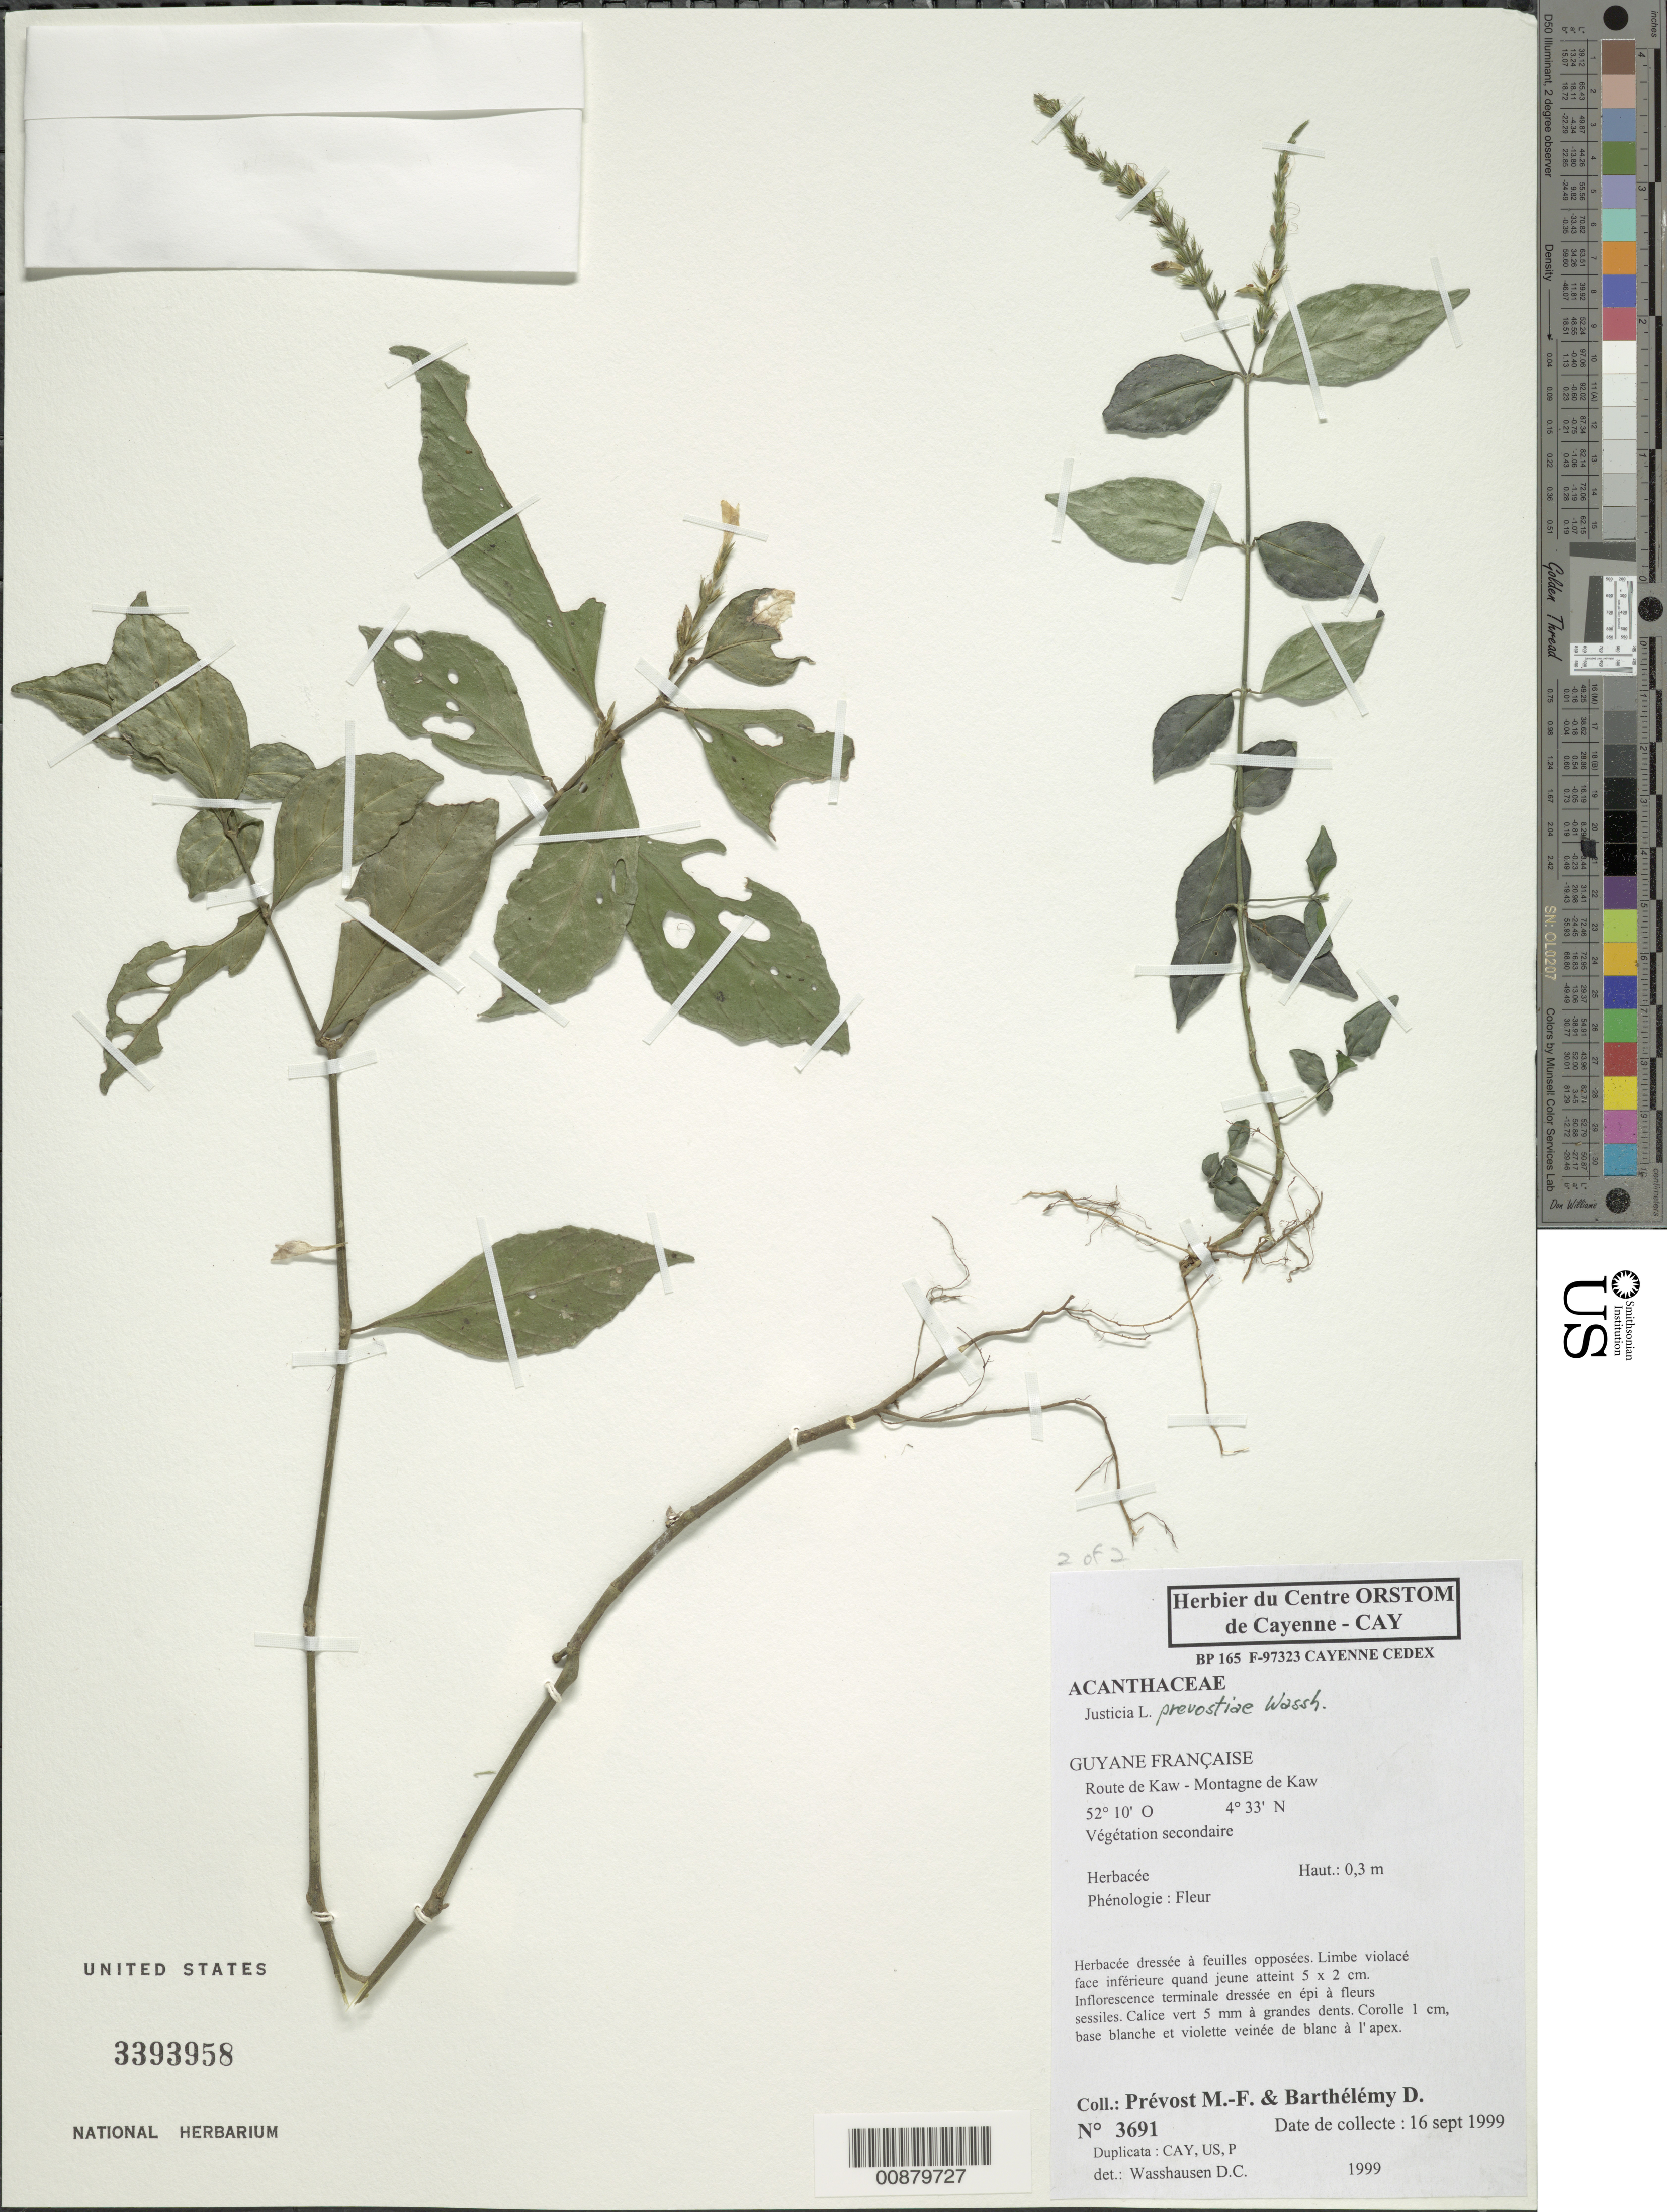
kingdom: Plantae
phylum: Tracheophyta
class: Magnoliopsida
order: Lamiales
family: Acanthaceae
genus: Justicia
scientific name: Justicia prevostiae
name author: Wassh.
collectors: M.-F. Prévost & D. Barthelémy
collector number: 3691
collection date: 1999-09-16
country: French Guiana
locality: Route de Kaw - Montagne de Kaw.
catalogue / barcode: US 3393958